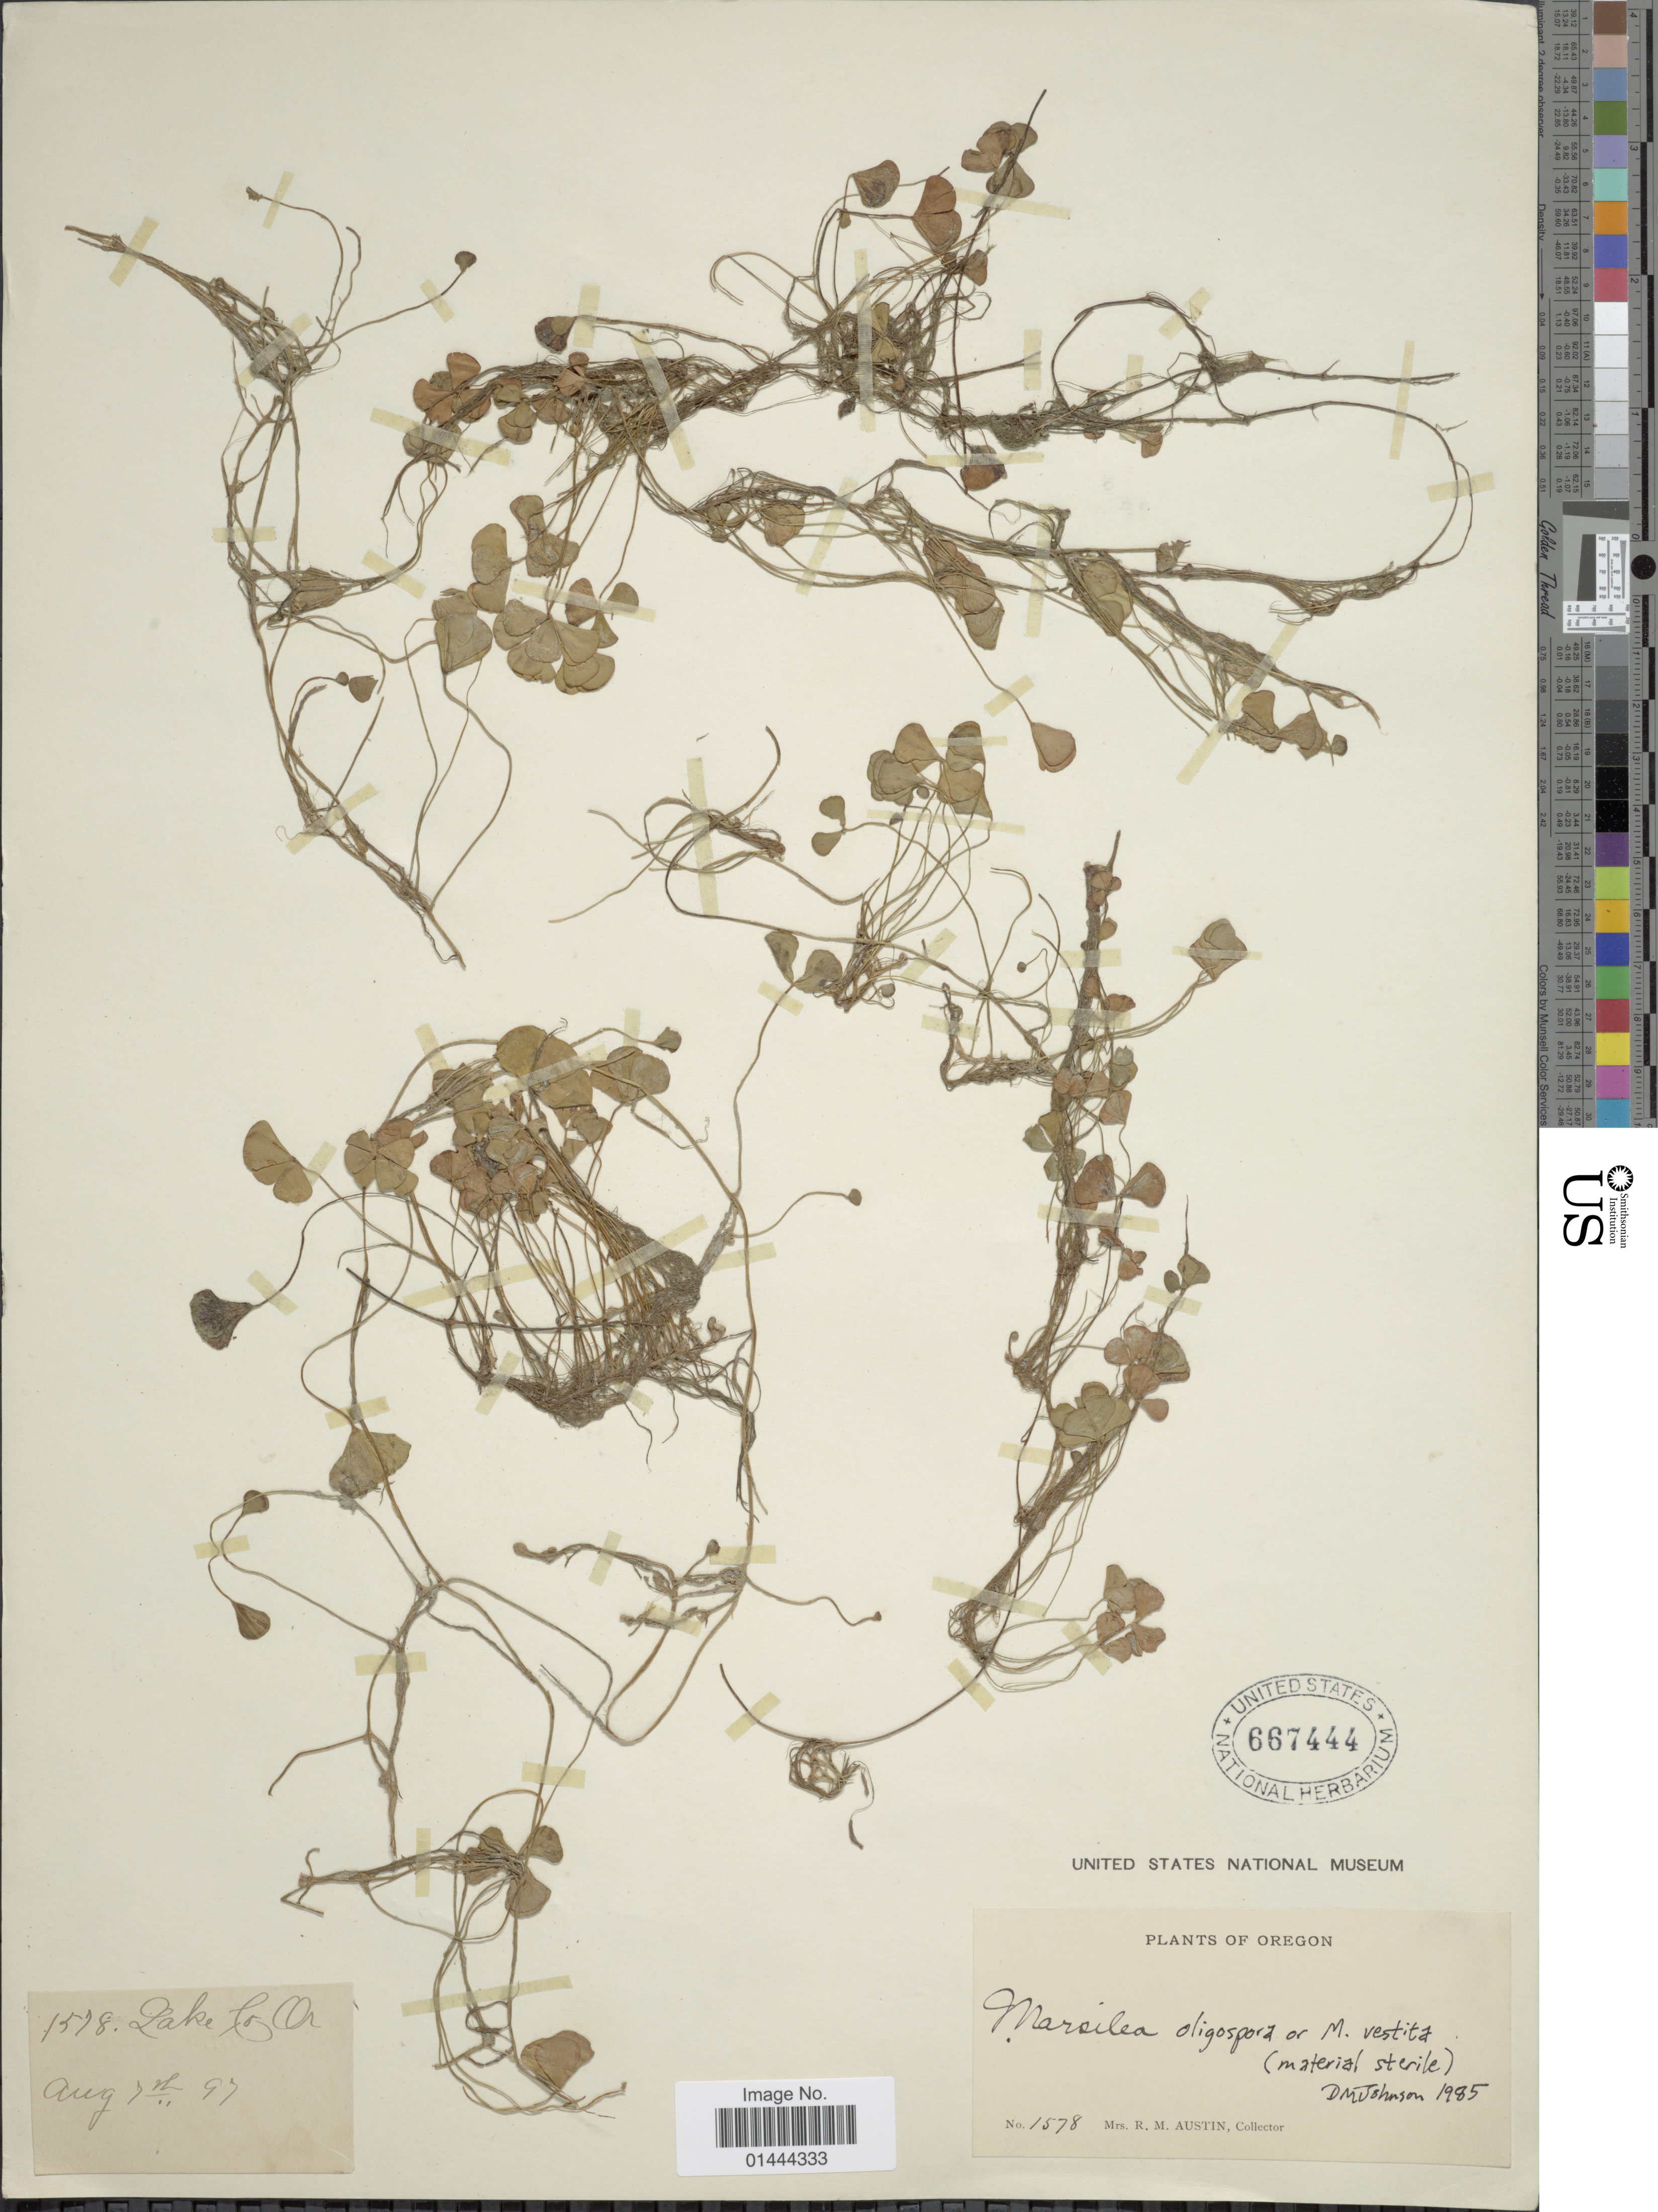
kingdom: Plantae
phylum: Tracheophyta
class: Polypodiopsida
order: Salviniales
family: Marsileaceae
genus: Marsilea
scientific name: Marsilea vestita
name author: Hook. & Grev.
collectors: R. Austin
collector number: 1578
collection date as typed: Transcribed d/m/y: 7/8/97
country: United States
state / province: Oregon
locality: Lake Col.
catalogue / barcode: US 667444